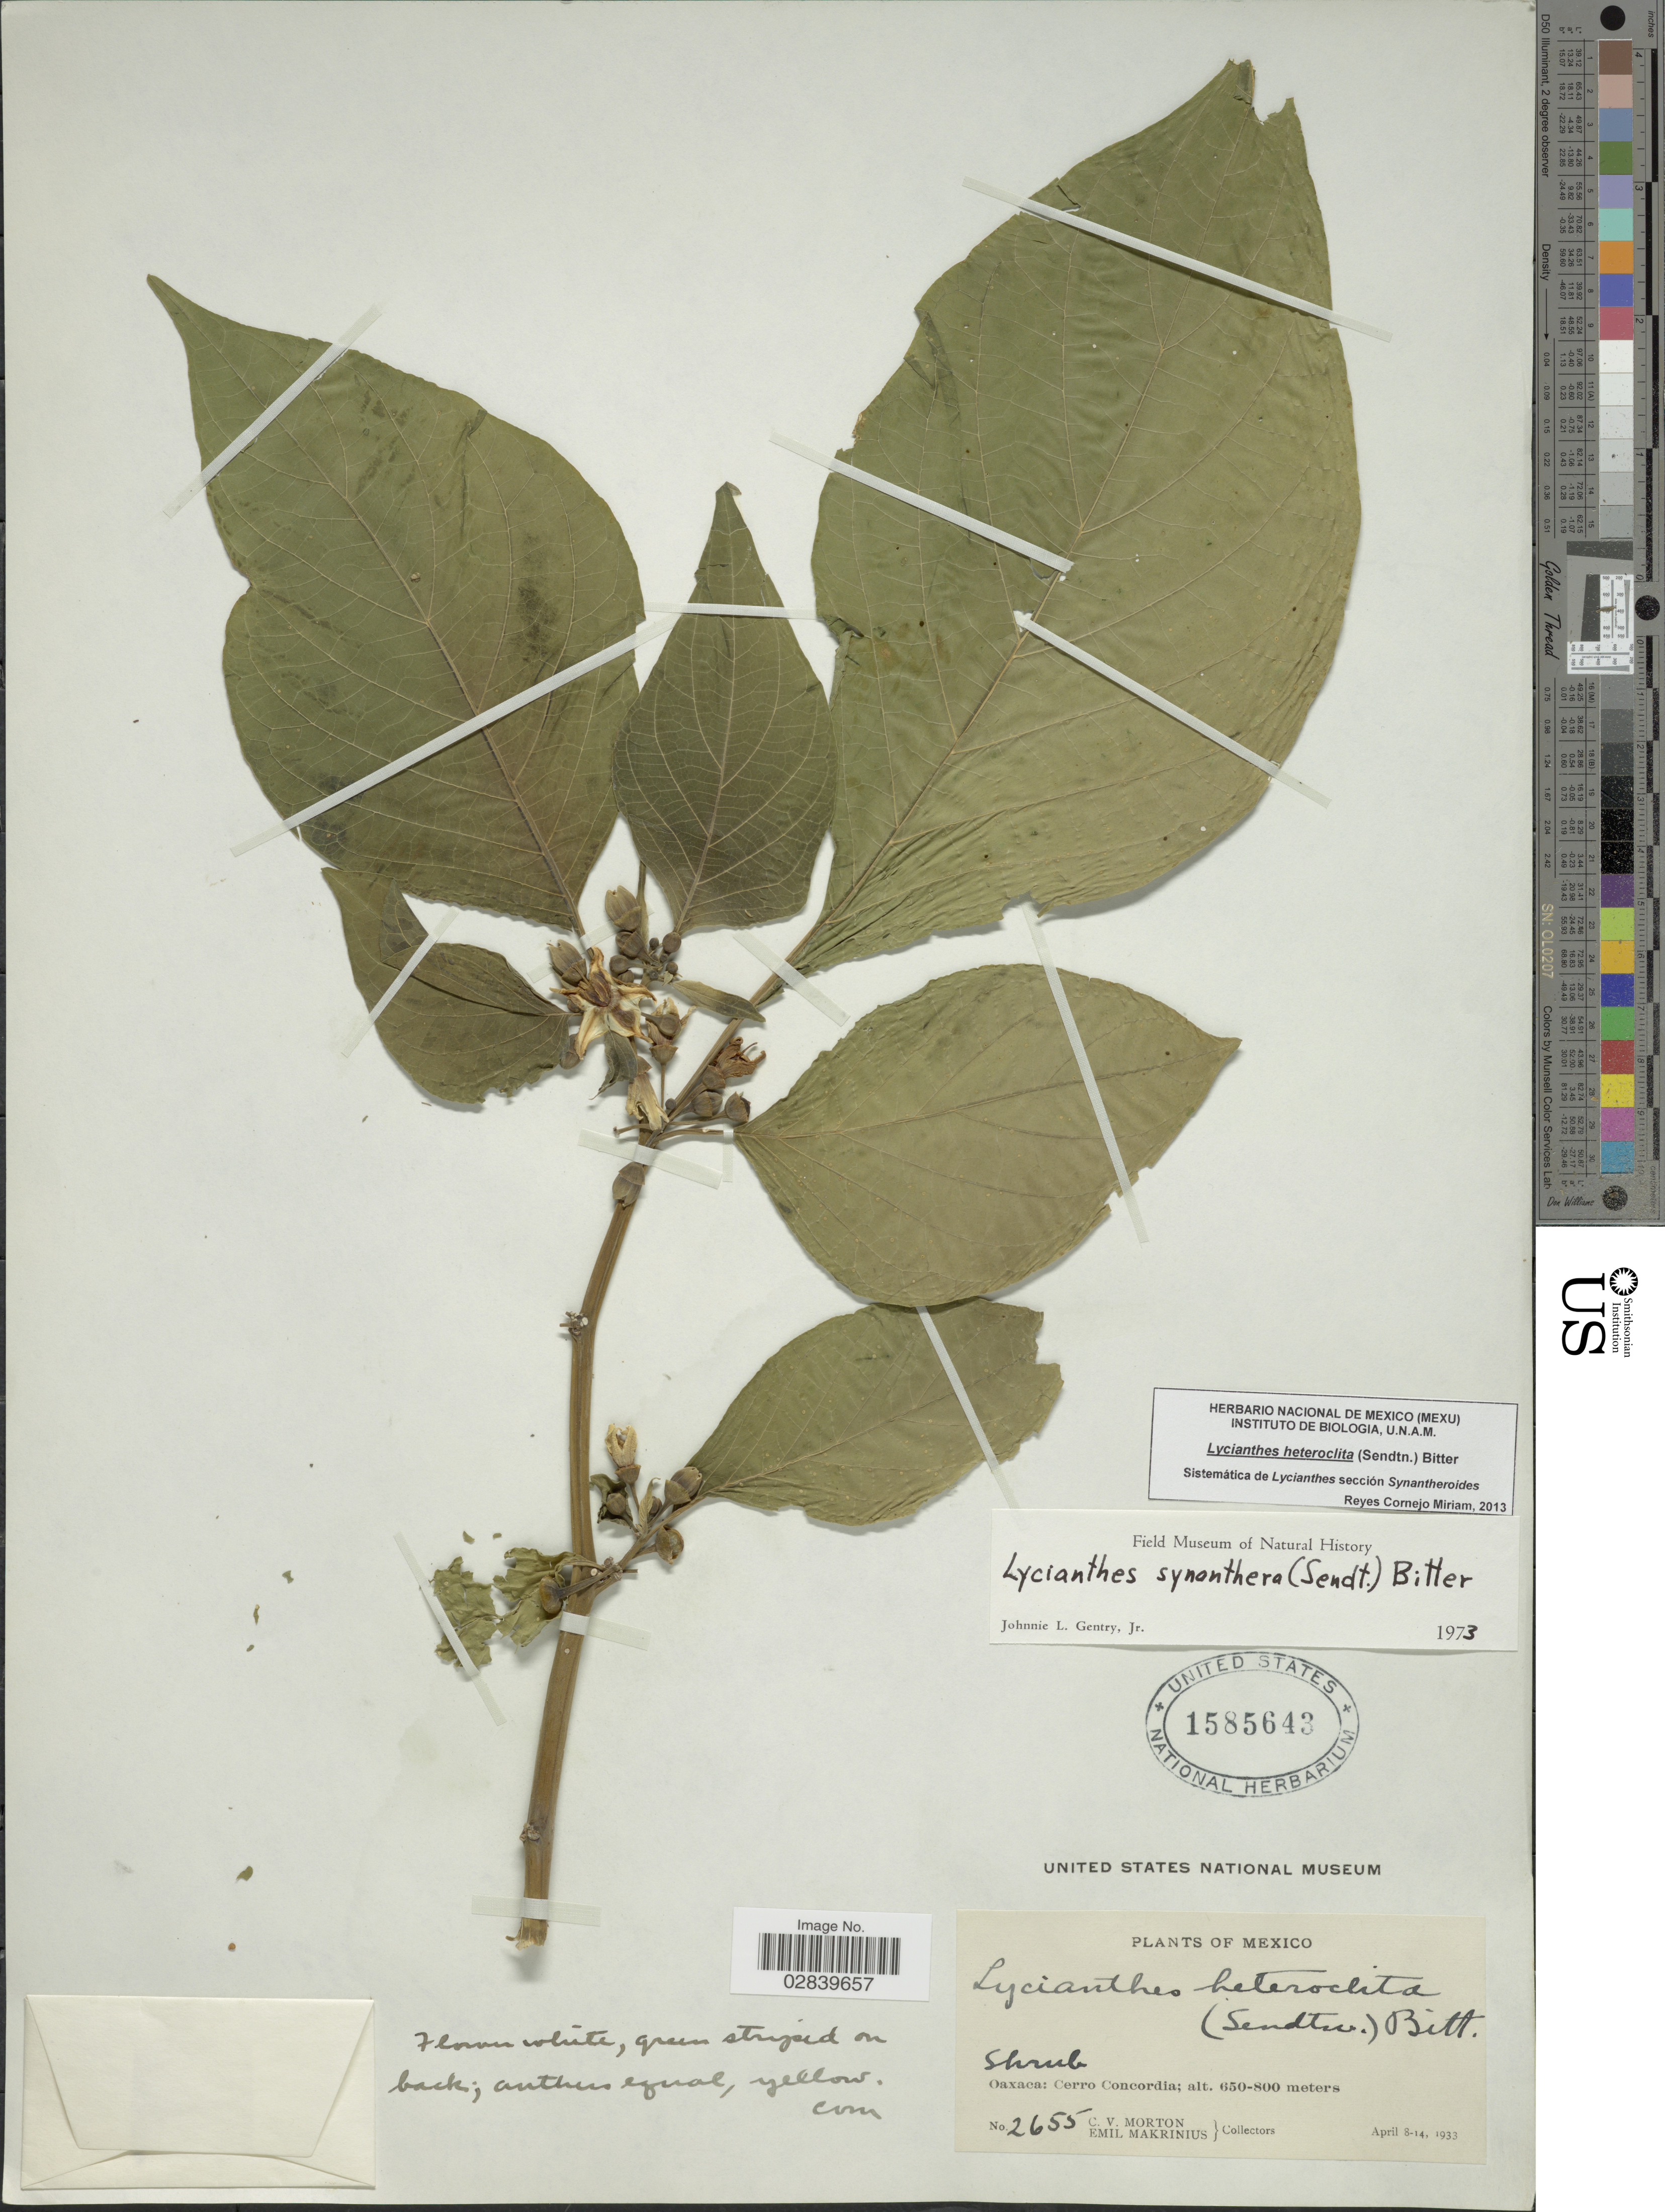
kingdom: Plantae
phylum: Tracheophyta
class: Magnoliopsida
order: Solanales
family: Solanaceae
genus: Lycianthes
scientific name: Lycianthes heteroclita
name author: (Sendtn.) Bitter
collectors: C. V. Morton & E. Makrinius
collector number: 2655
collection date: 1933-04-08/1933-04-14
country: Mexico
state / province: Oaxaca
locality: Cerro Concordia.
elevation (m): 650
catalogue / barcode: US 1585643